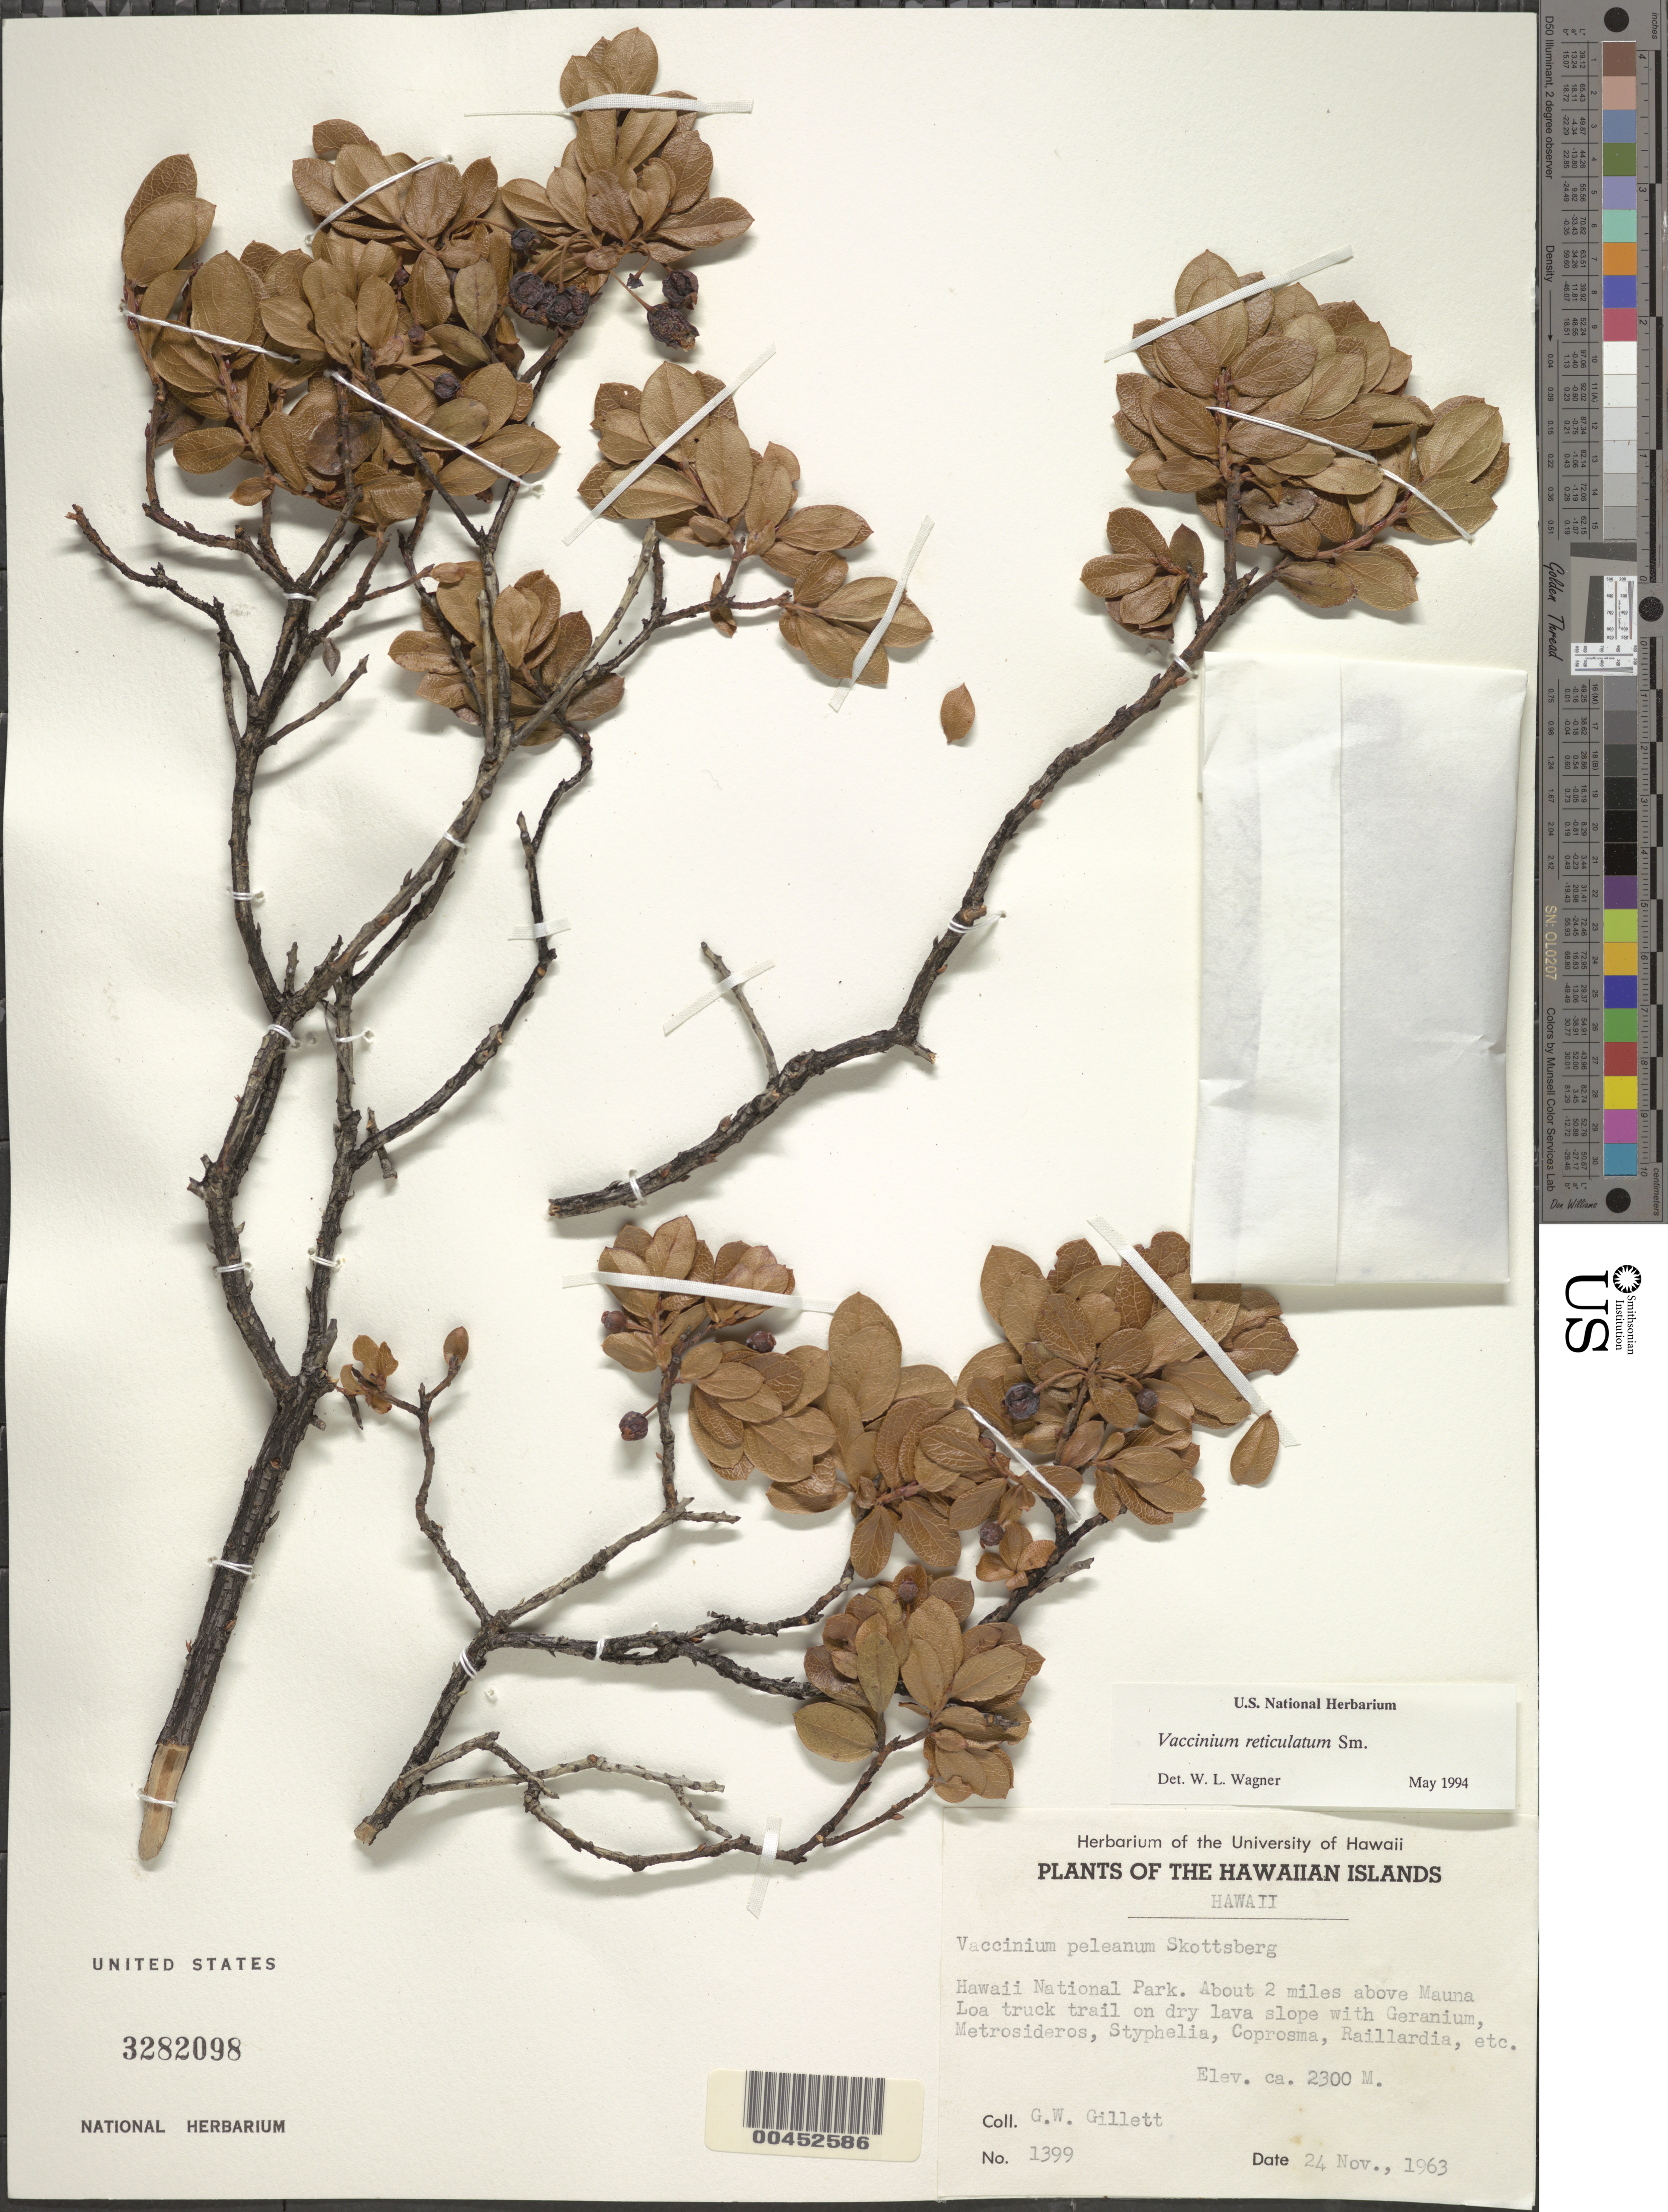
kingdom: Plantae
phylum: Tracheophyta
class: Magnoliopsida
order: Ericales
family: Ericaceae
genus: Vaccinium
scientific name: Vaccinium reticulatum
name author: Sm.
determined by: Wagner, W. L., (BOT), Smithsonian Institution - National Museum of Natural History (UNITED STATES)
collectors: G. Gillett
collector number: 1399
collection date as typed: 24 Nov 1963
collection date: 1963-11-24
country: United States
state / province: Hawaii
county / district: Hawaii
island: Hawaii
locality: Hawaii National Park. About 2 miles above Mauna Loa truck trail.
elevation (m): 2300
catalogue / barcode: US 3282098